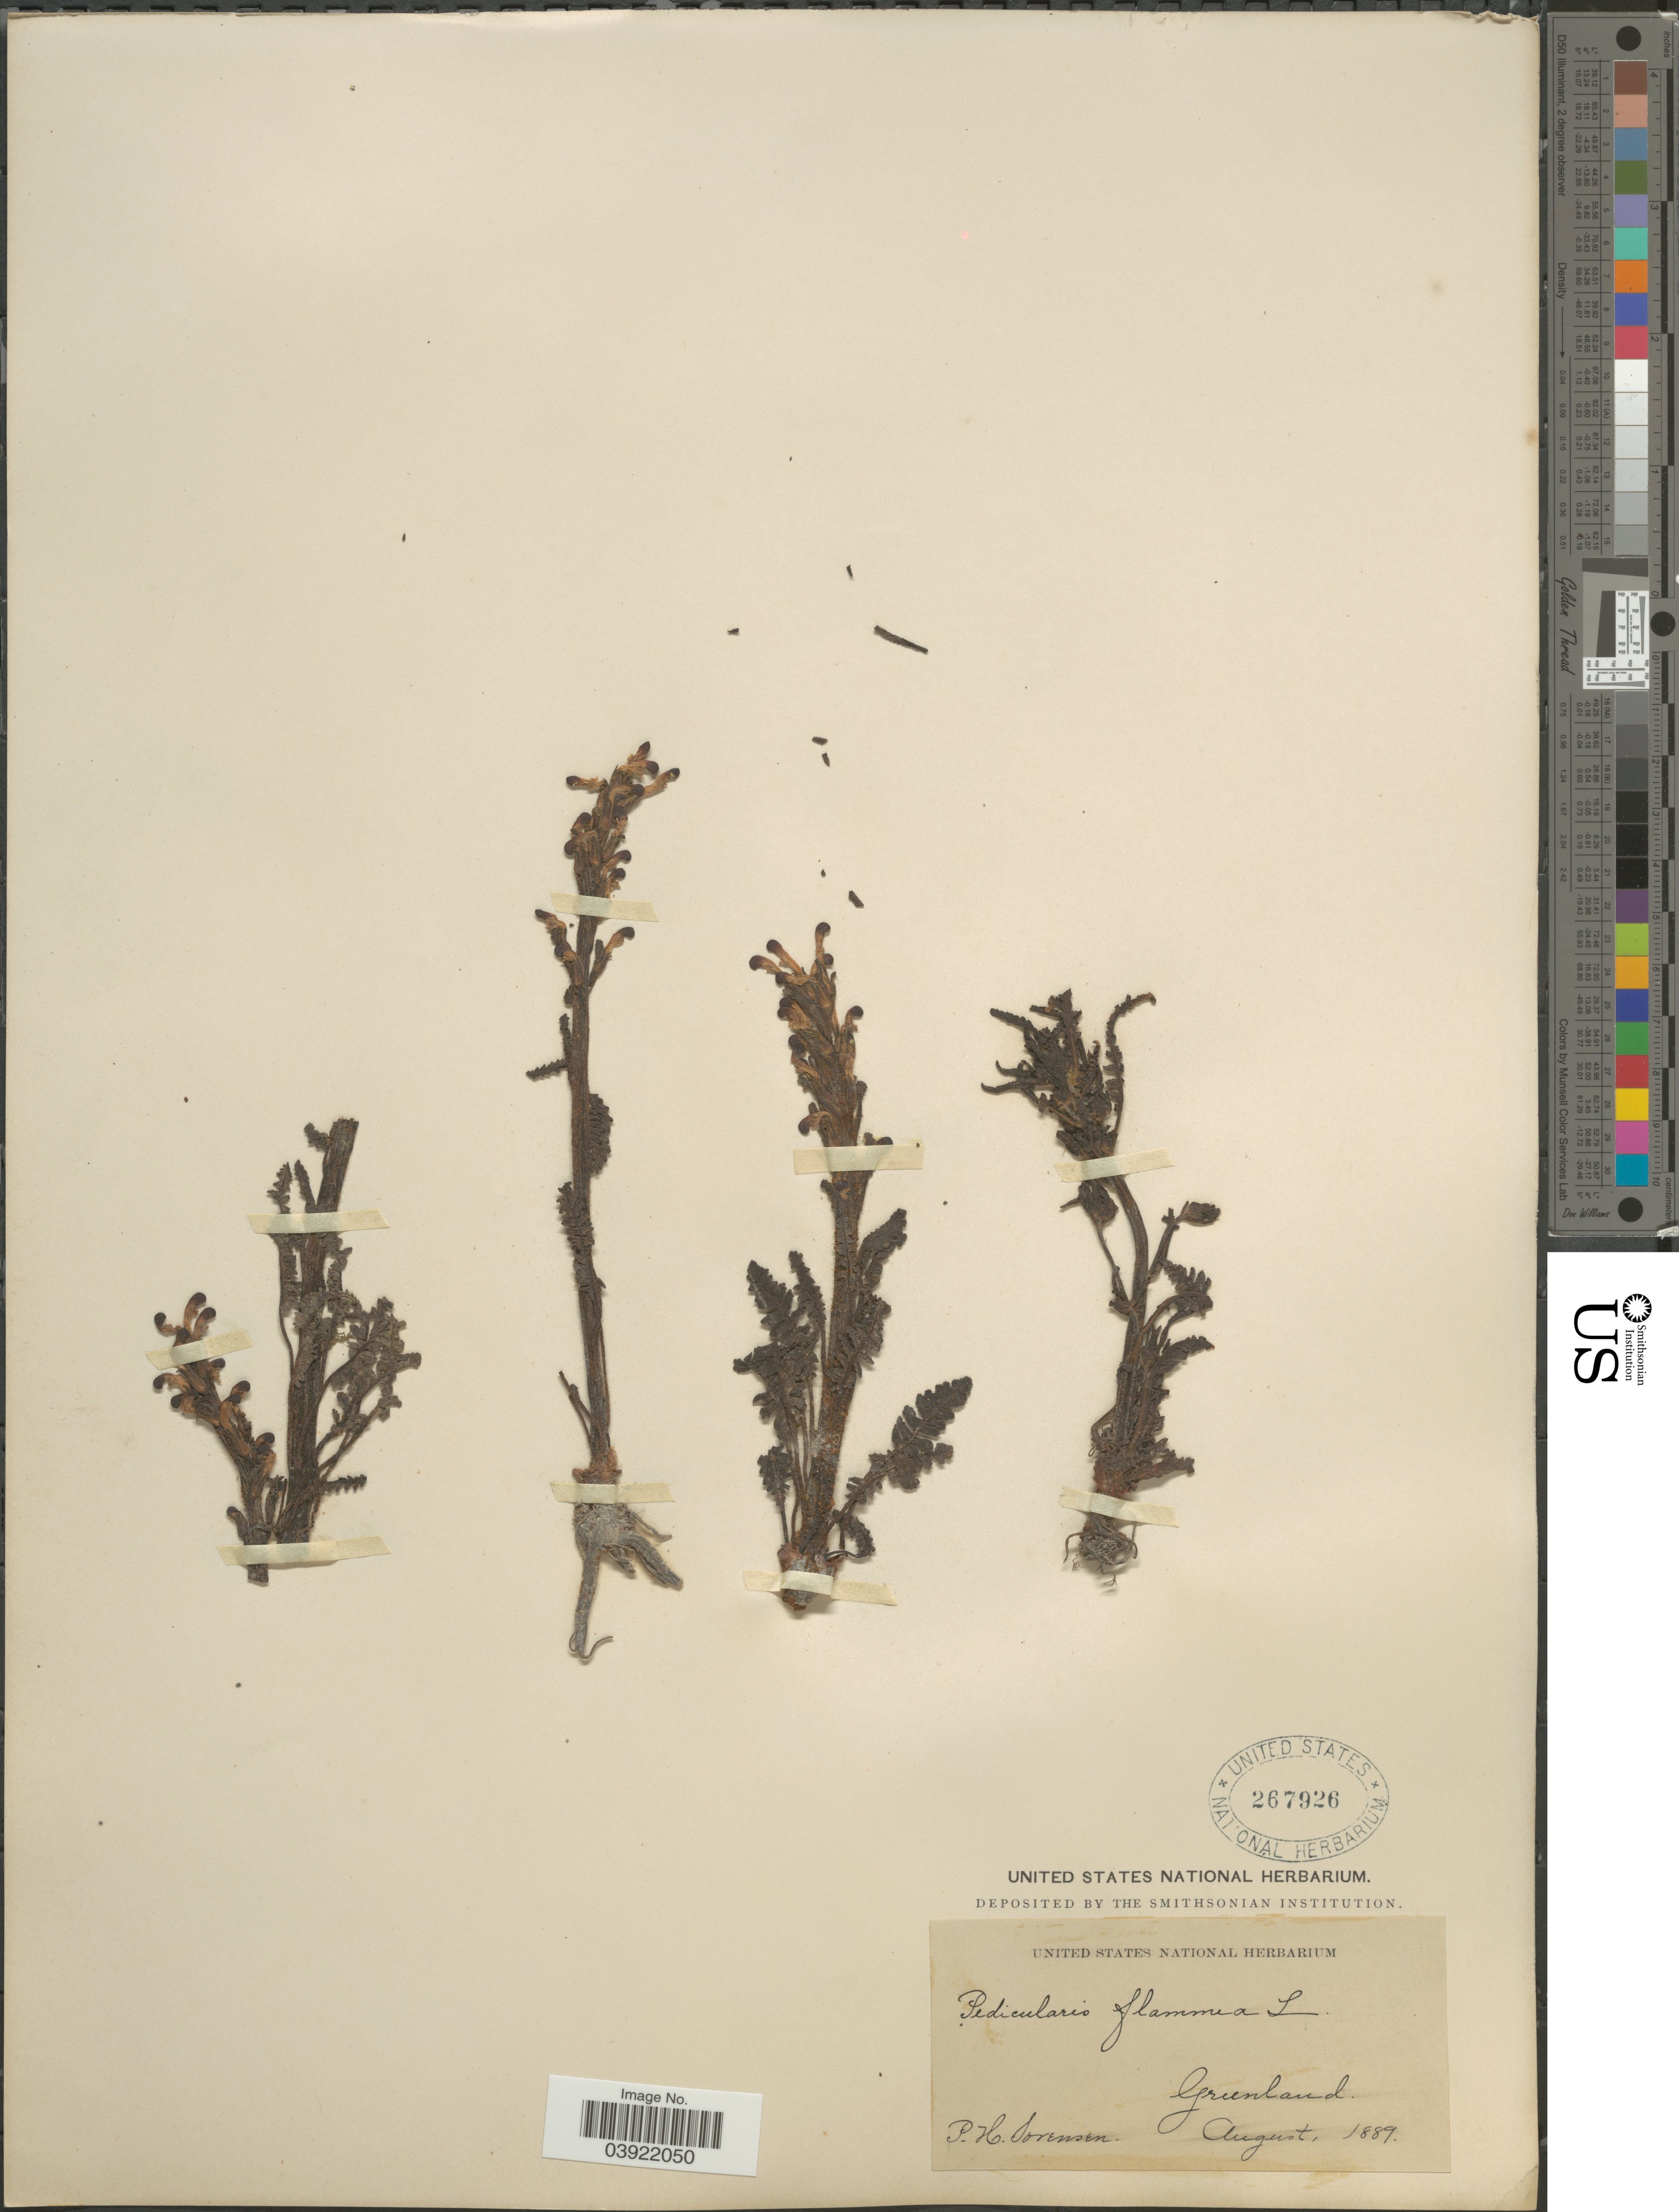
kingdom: Plantae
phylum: Tracheophyta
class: Magnoliopsida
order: Lamiales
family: Orobanchaceae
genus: Pedicularis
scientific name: Pedicularis flammea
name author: L.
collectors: P. Sorensen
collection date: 1889-08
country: Greenland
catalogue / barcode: US 267926